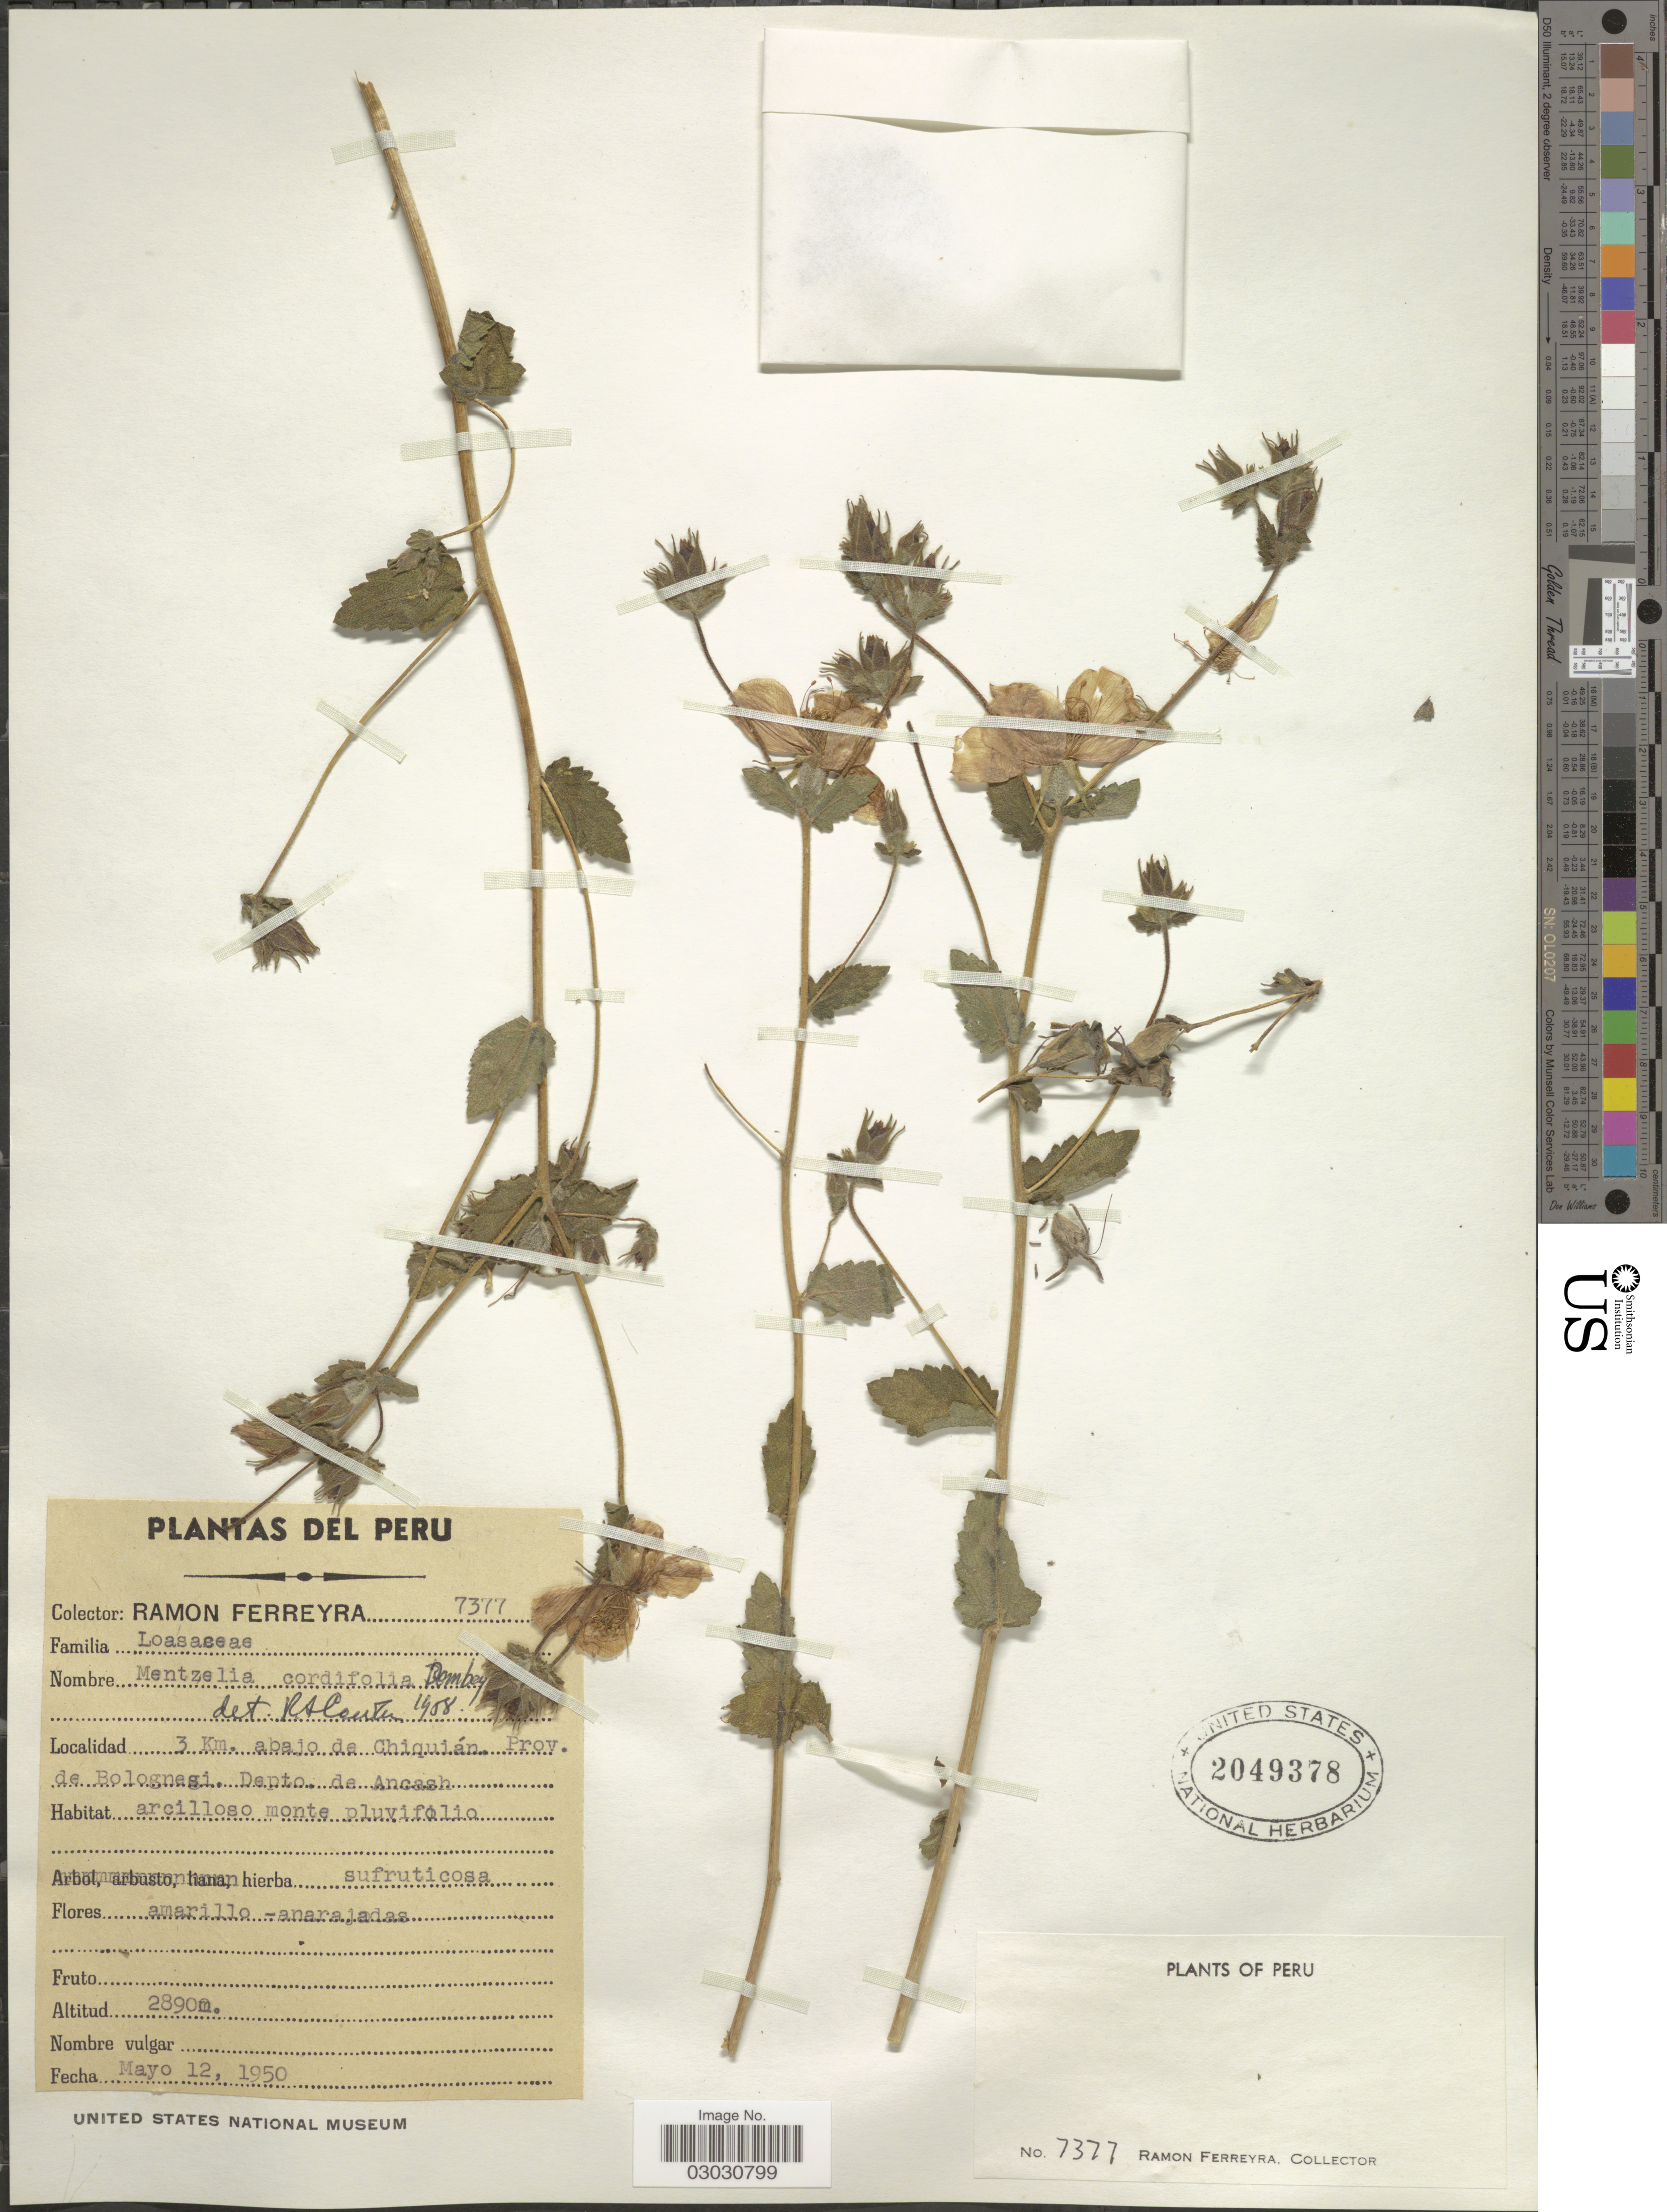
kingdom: Plantae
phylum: Tracheophyta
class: Magnoliopsida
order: Cornales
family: Loasaceae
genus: Mentzelia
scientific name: Mentzelia cordifolia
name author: Dombey ex Urb. & Gilg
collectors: R. A. Ferreyra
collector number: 7377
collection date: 1950-05-12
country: Peru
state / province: Ancash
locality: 3 Km. abajo de Chiquián. Prov. de Bolognesi.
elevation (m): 2890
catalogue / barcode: US 2049378